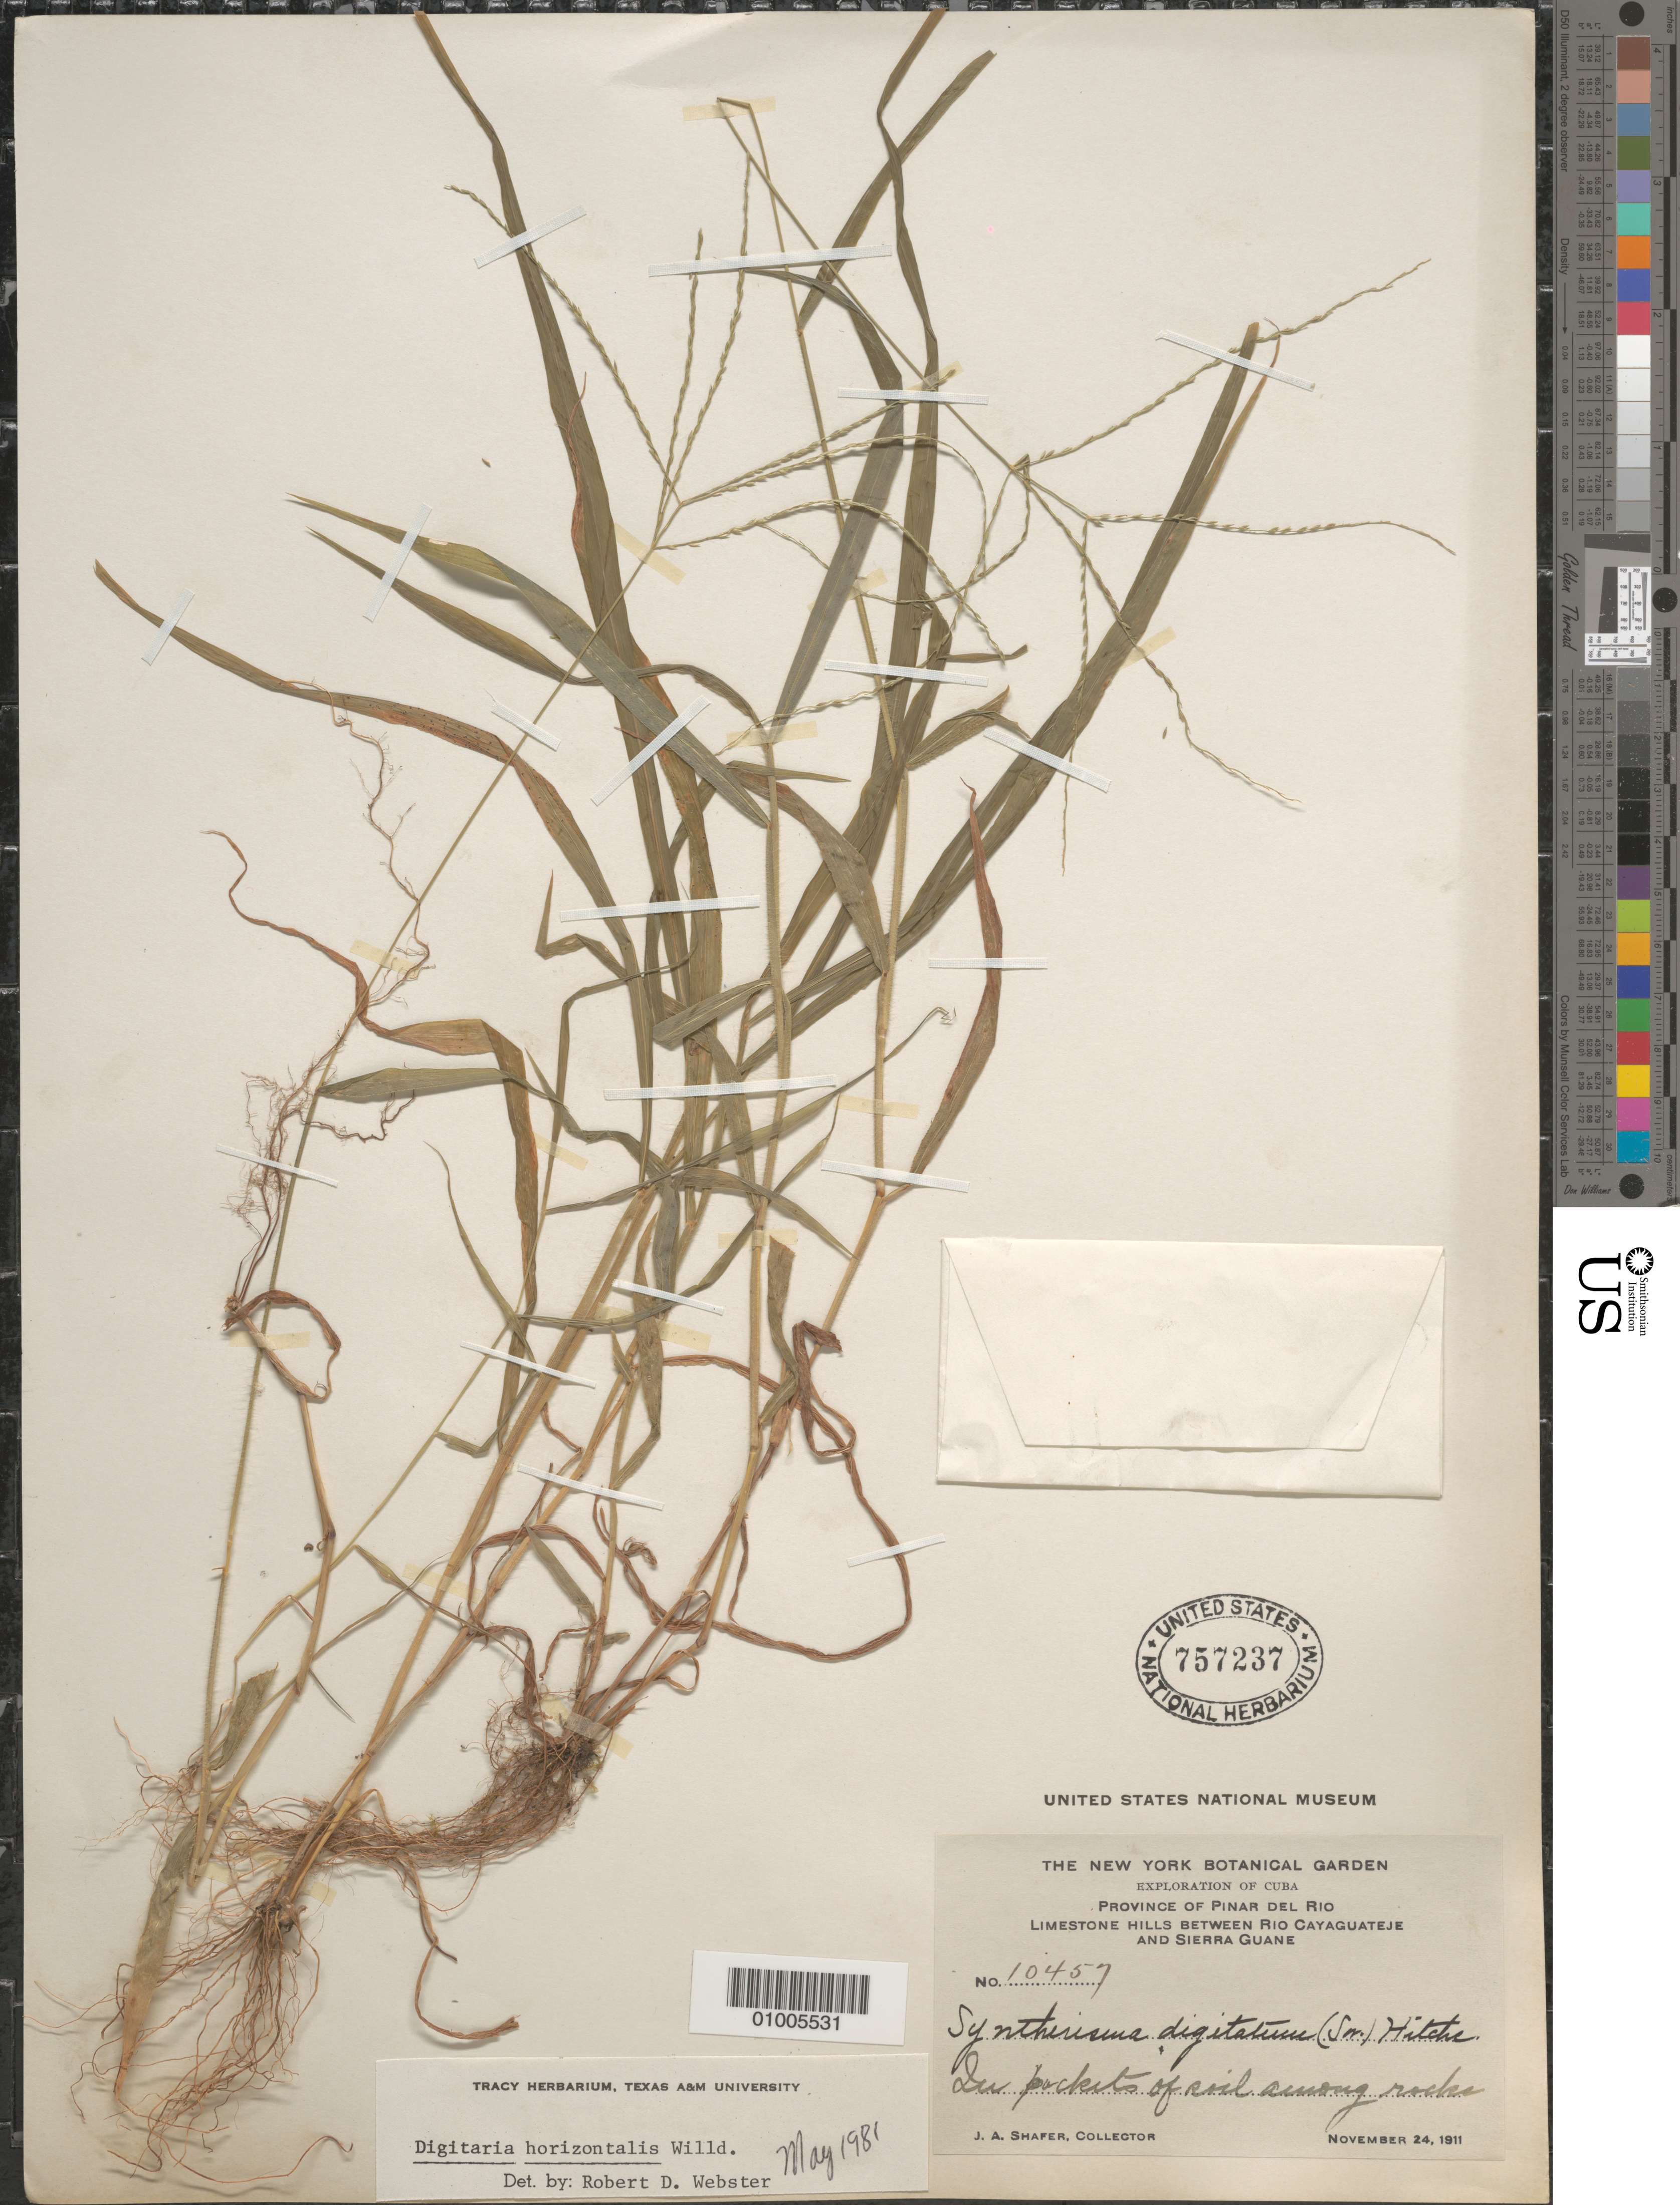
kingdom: Plantae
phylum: Tracheophyta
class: Liliopsida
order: Poales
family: Poaceae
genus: Digitaria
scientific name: Digitaria horizontalis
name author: Willd.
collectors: J. A. Shafer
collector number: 15704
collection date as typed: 24 Nov 1911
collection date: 1911-11-24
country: Cuba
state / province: Pinar del Rio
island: Cuba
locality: pockets of soil among rocks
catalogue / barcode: US 757237